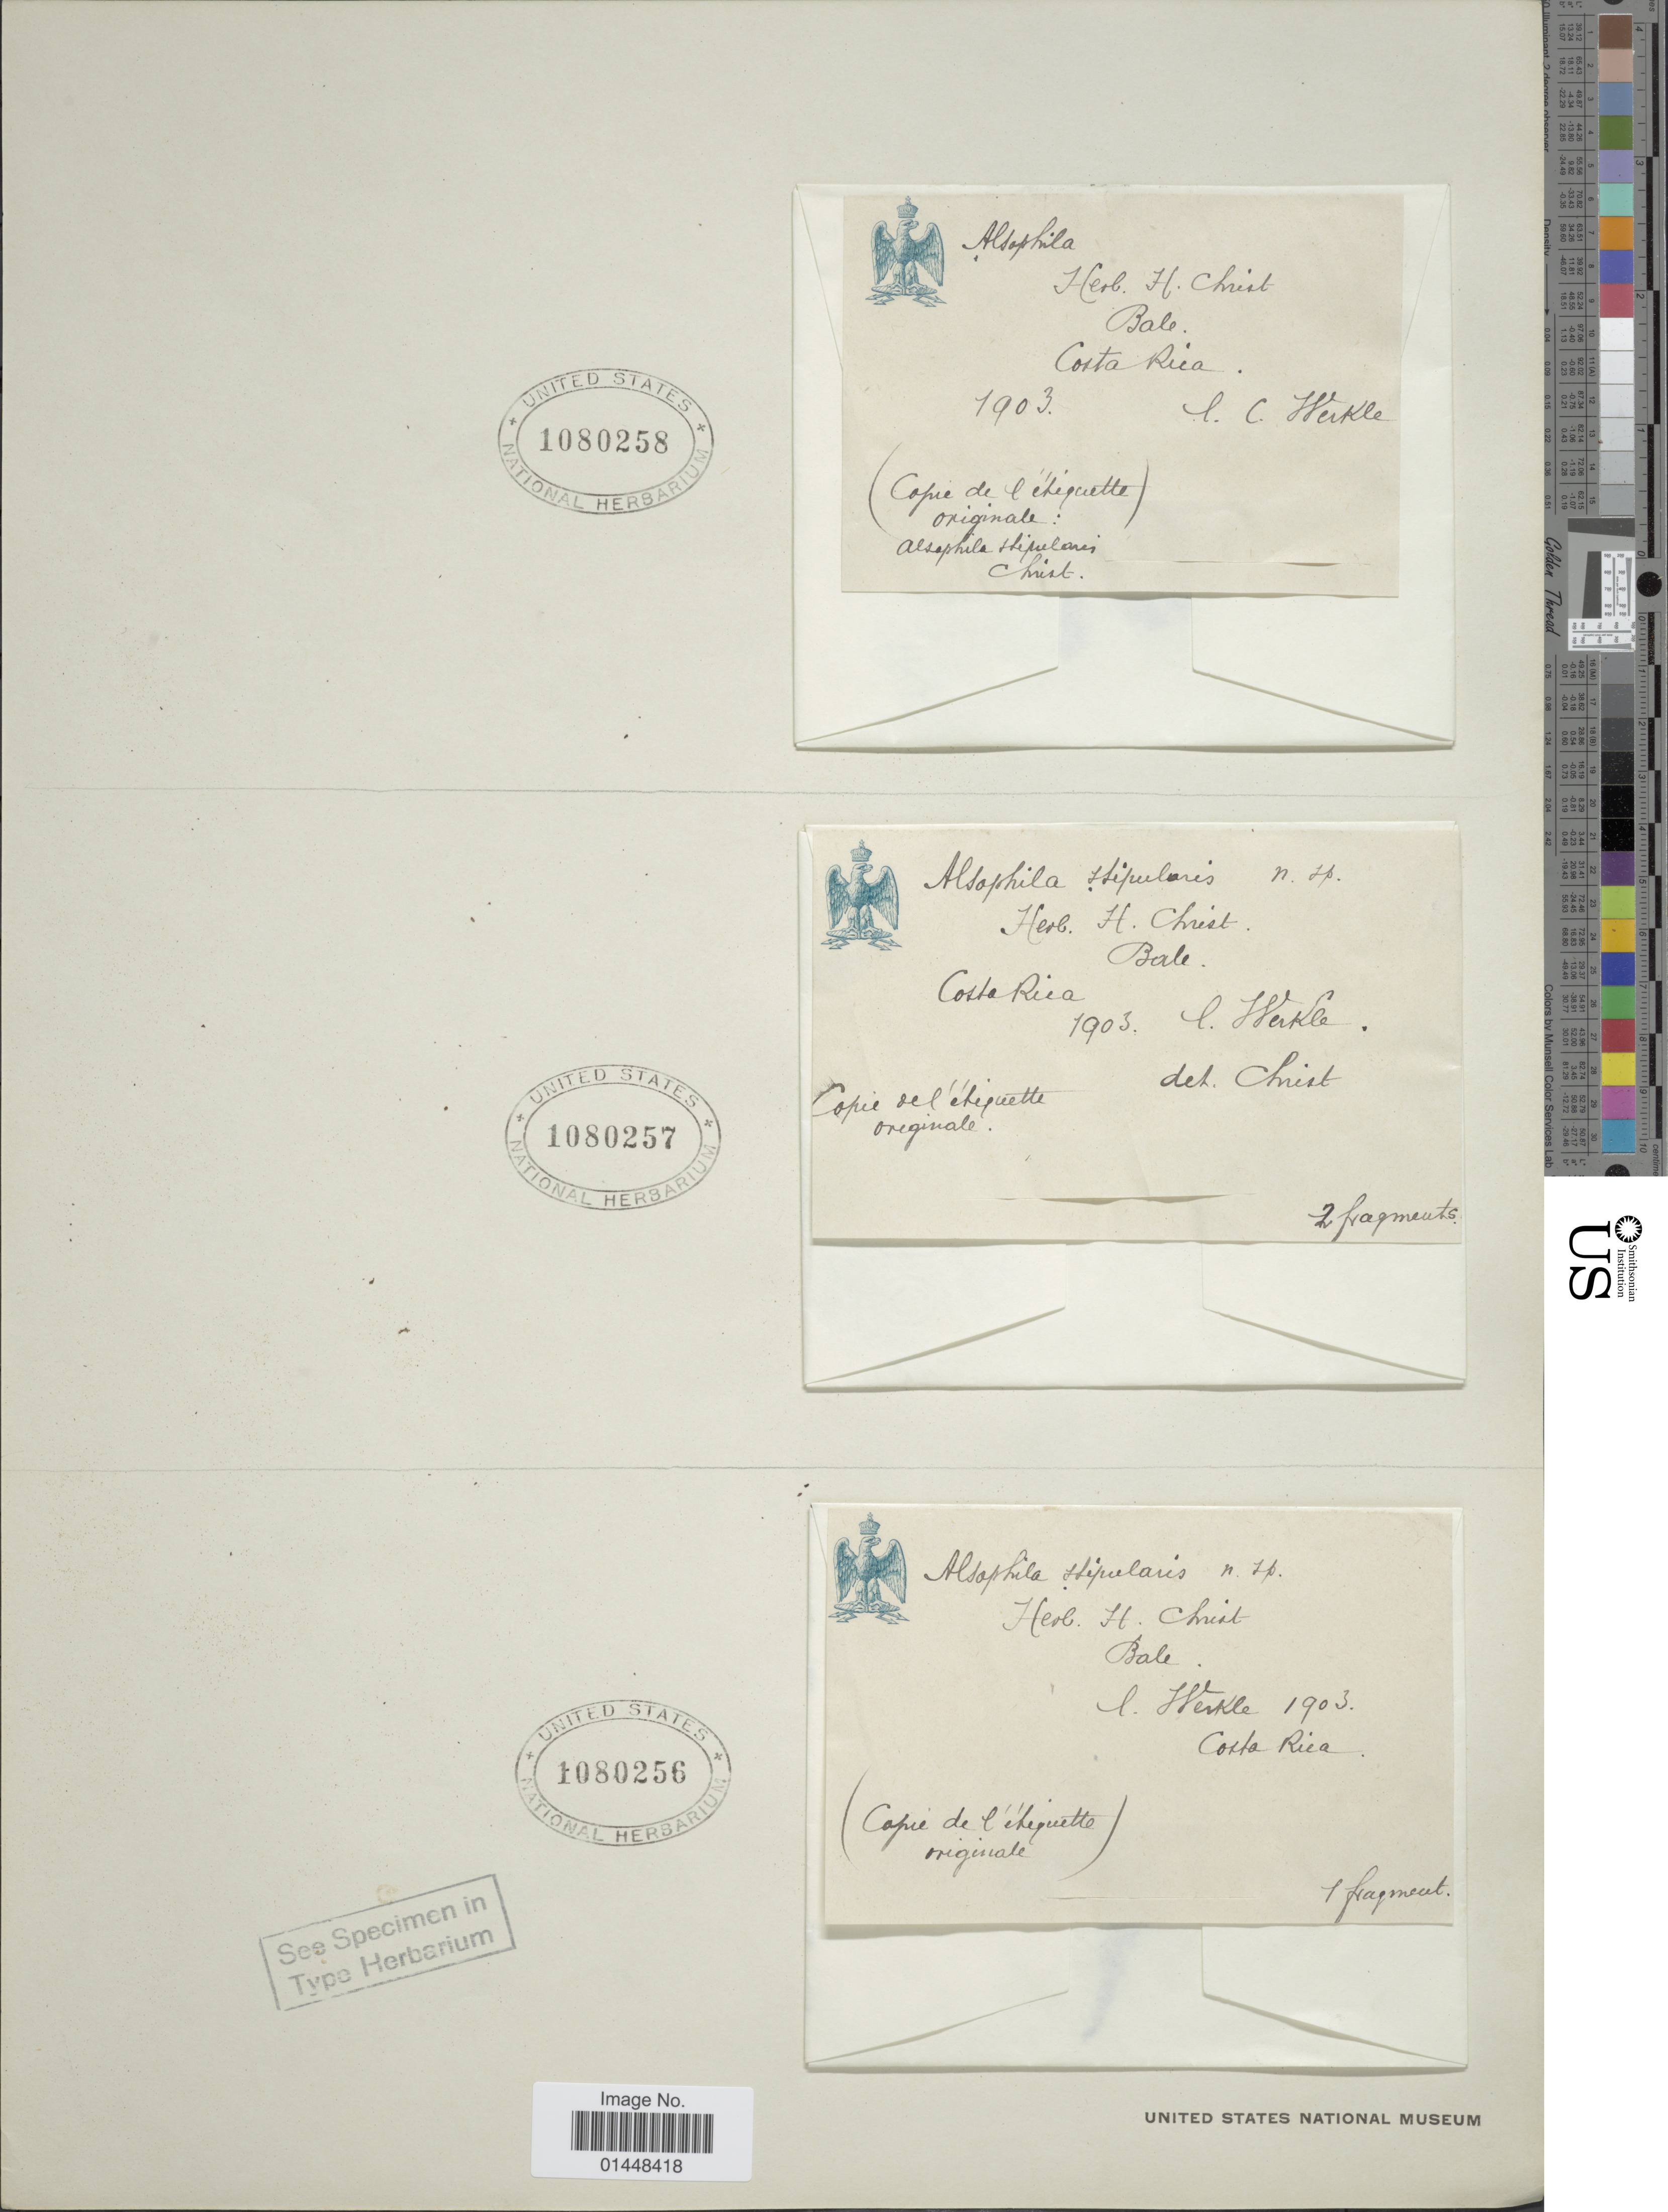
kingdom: Plantae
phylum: Tracheophyta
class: Polypodiopsida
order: Cyatheales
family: Cyatheaceae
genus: Cyathea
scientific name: Cyathea bicrenata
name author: Liebm.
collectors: C. C Wercklé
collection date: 1903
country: Costa Rica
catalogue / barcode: US 1080258-3